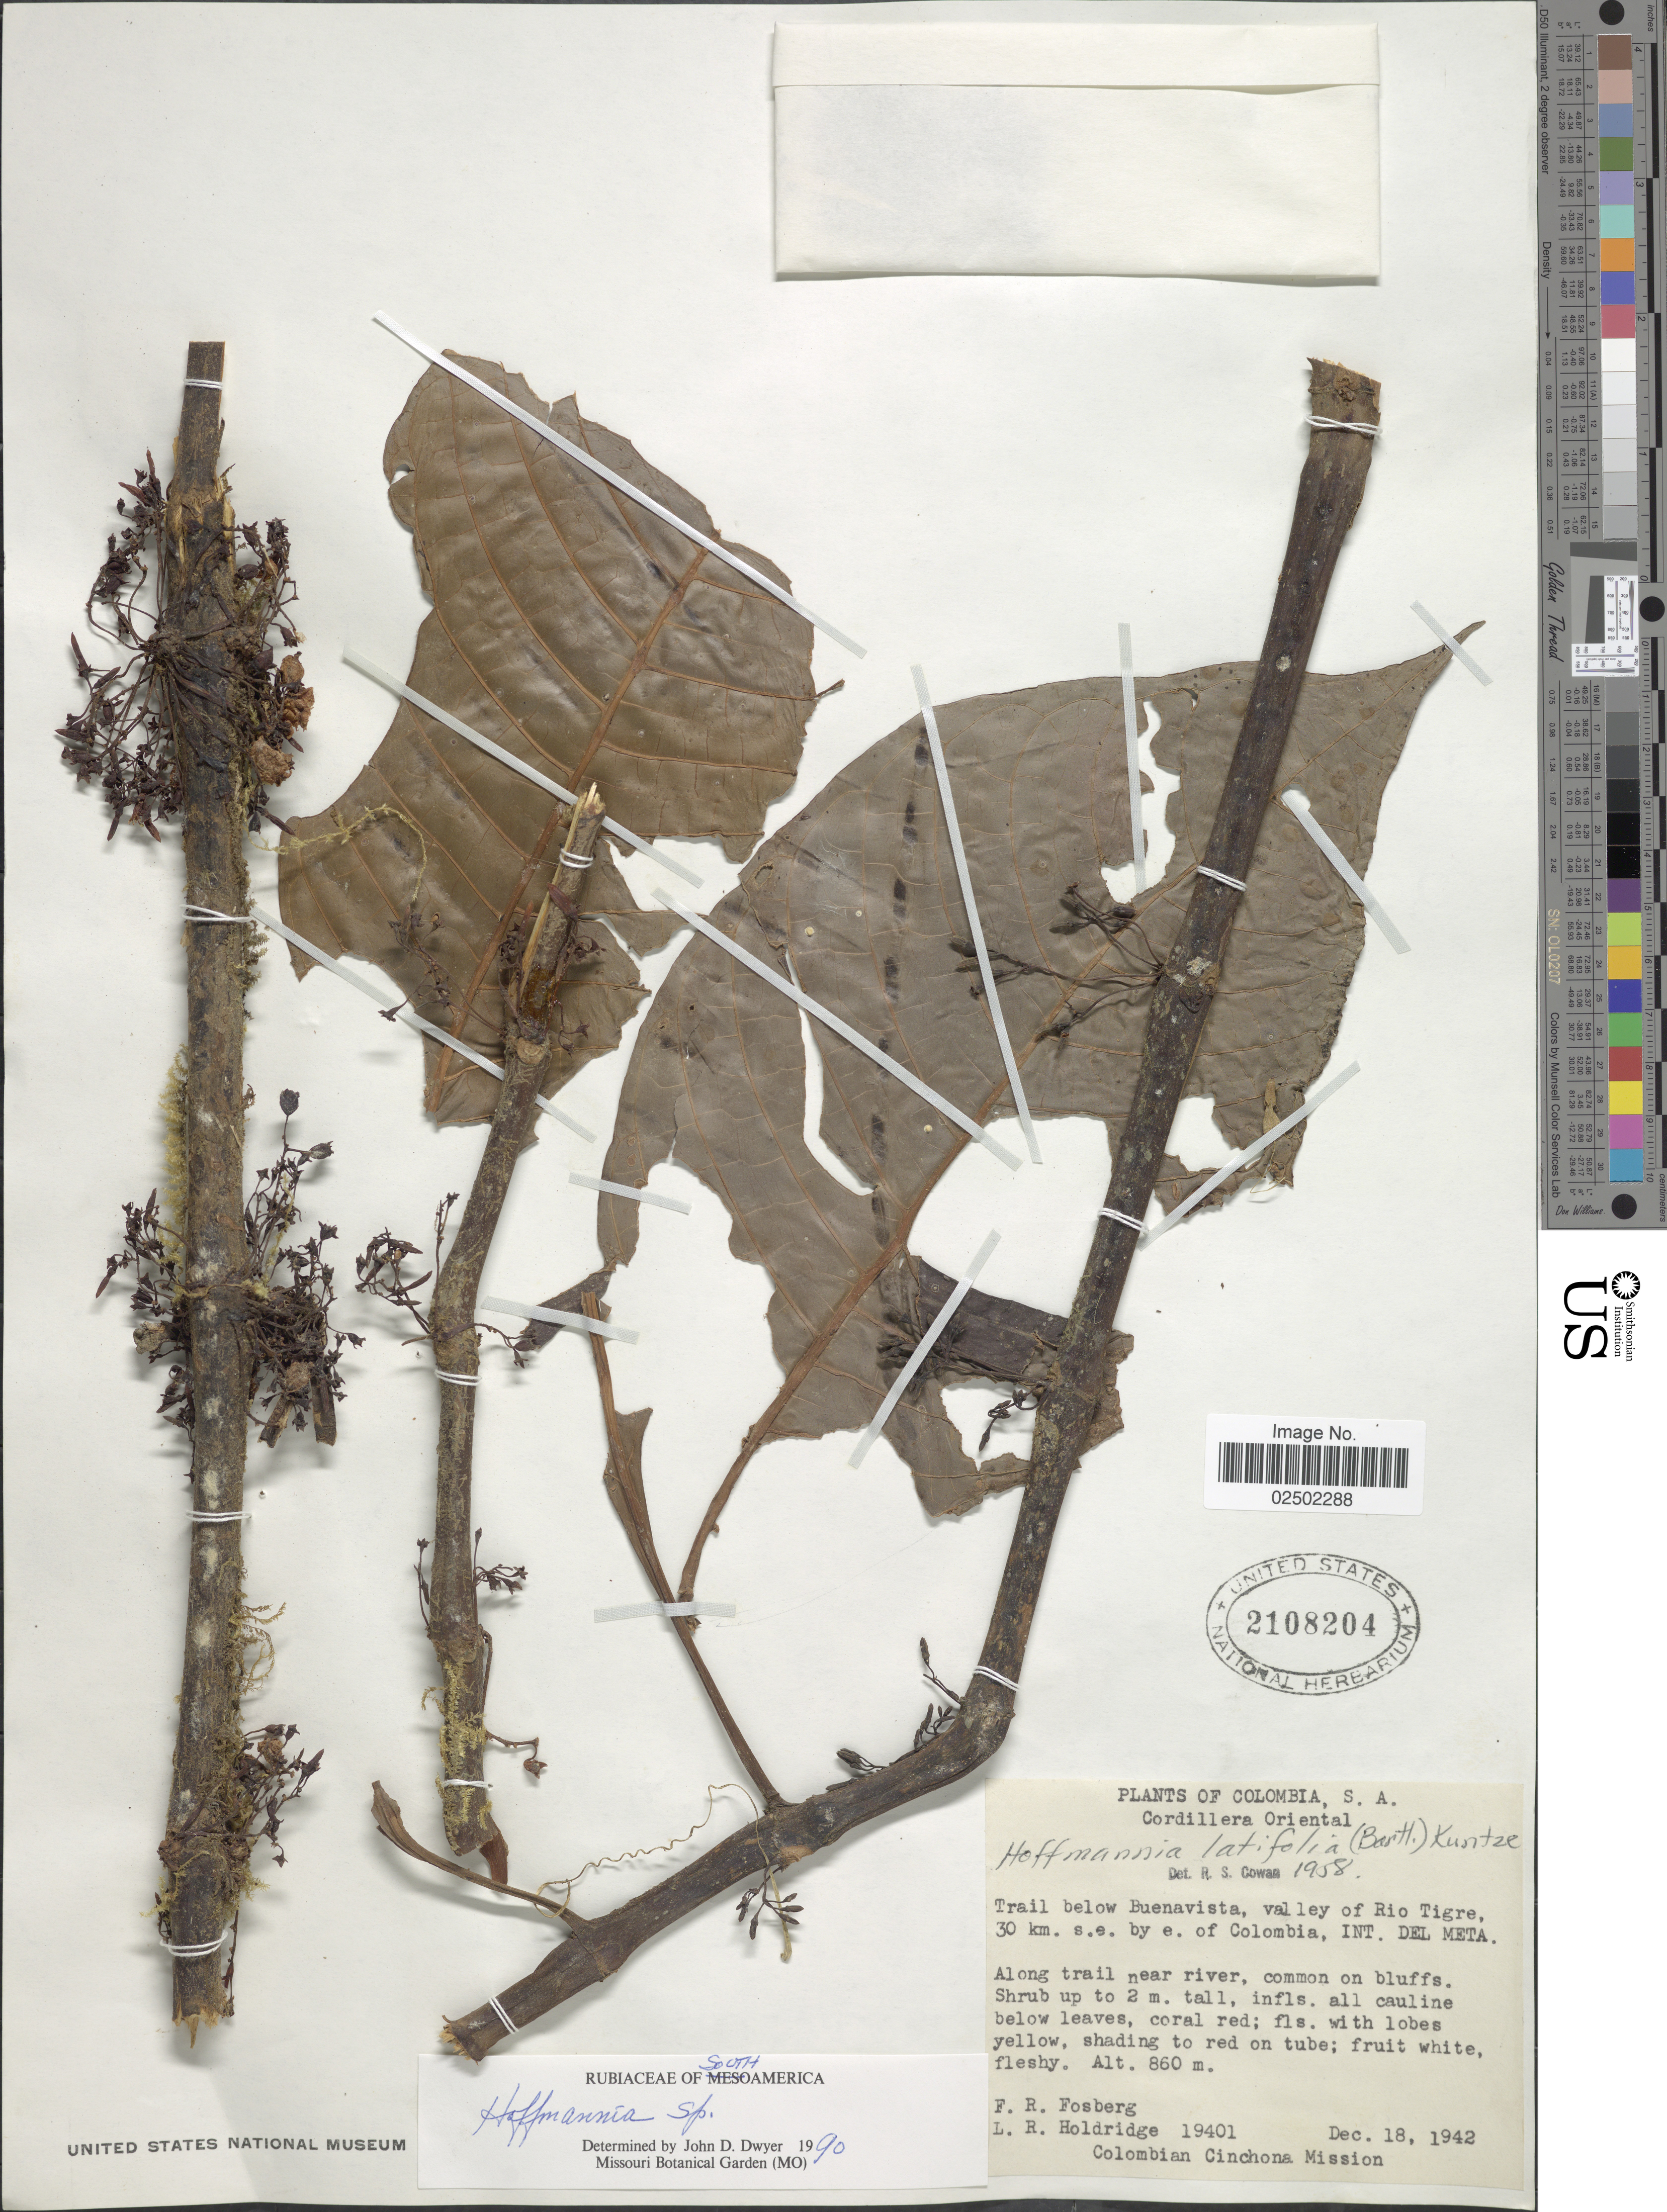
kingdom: Plantae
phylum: Tracheophyta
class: Magnoliopsida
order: Gentianales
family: Rubiaceae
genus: Hoffmannia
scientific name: Hoffmannia sp.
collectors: F. R. Fosberg & L. Holdridge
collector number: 19401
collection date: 1942-12-18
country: Colombia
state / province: Meta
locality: Trail below Buenavista, valley of Rio Tigre, 30km. s.e. by e. of Colombia, Int. del Meta, Along trail near river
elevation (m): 860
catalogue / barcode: US 2108204